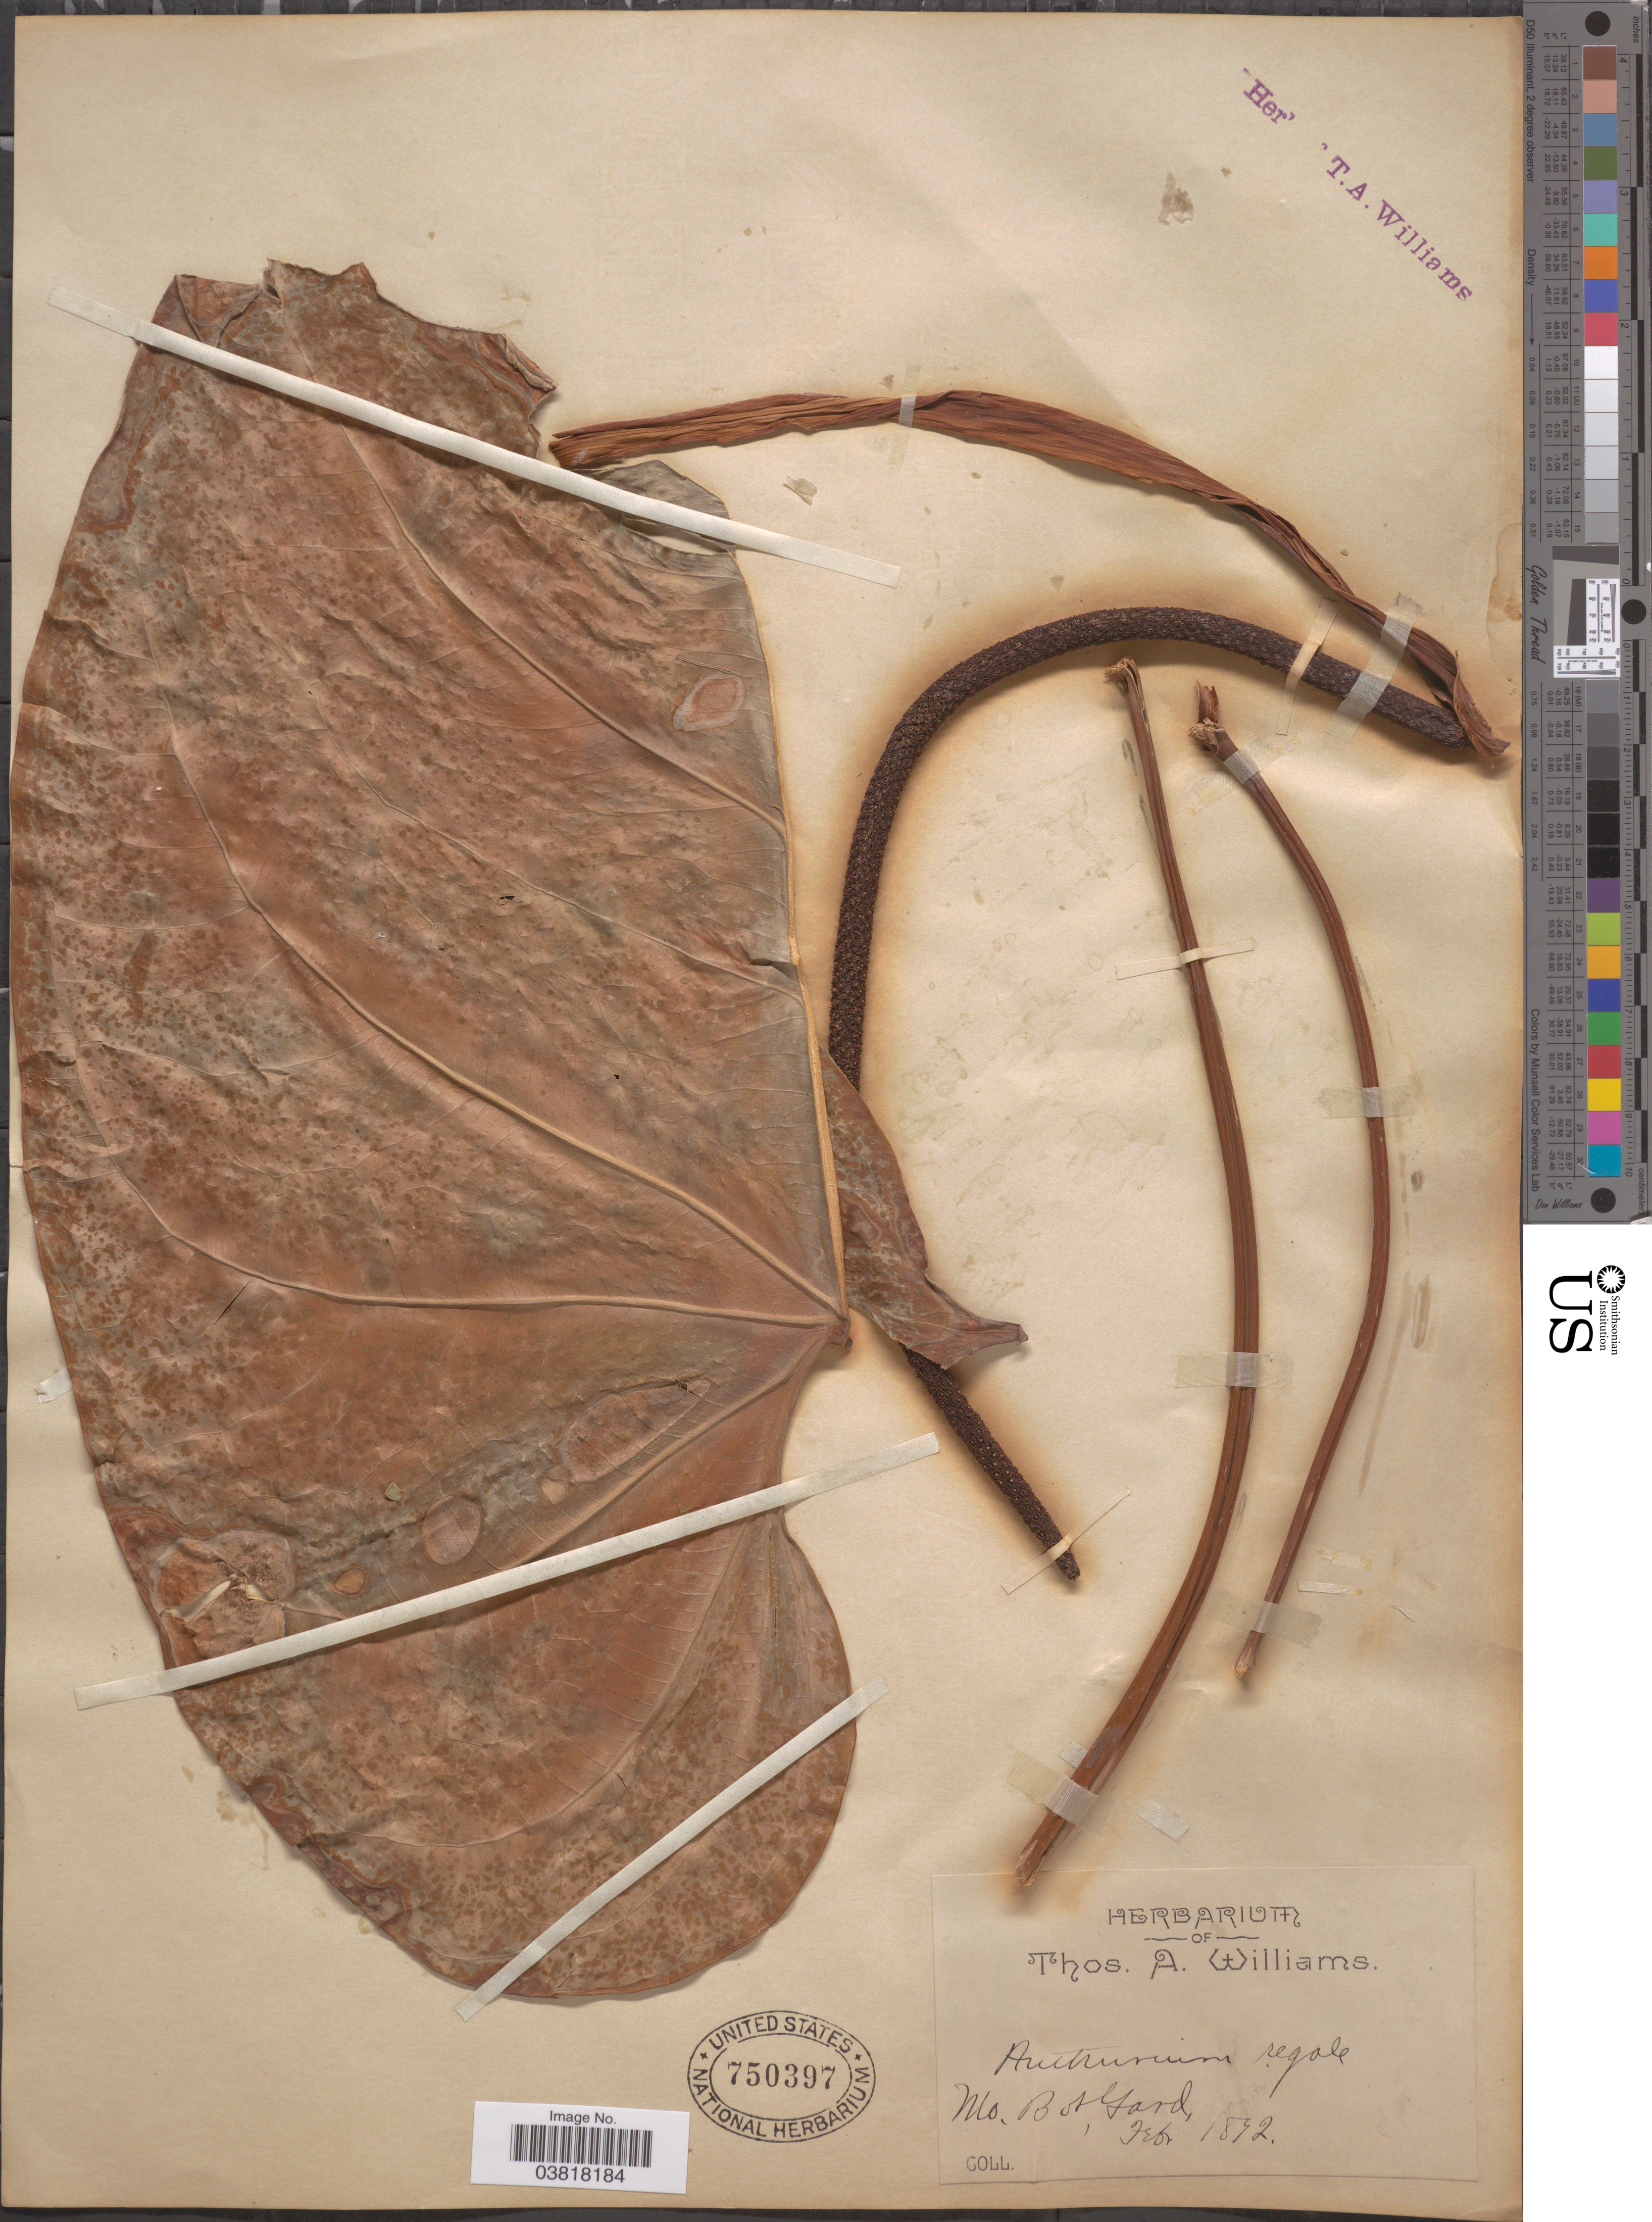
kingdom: Plantae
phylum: Tracheophyta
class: Liliopsida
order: Alismatales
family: Araceae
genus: Anthurium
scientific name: Anthurium regale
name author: Linden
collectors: ex herb. Thos. A. Williams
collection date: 1892-02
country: United States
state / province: Missouri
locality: Mo. Bot. Gard.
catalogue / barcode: US 750397